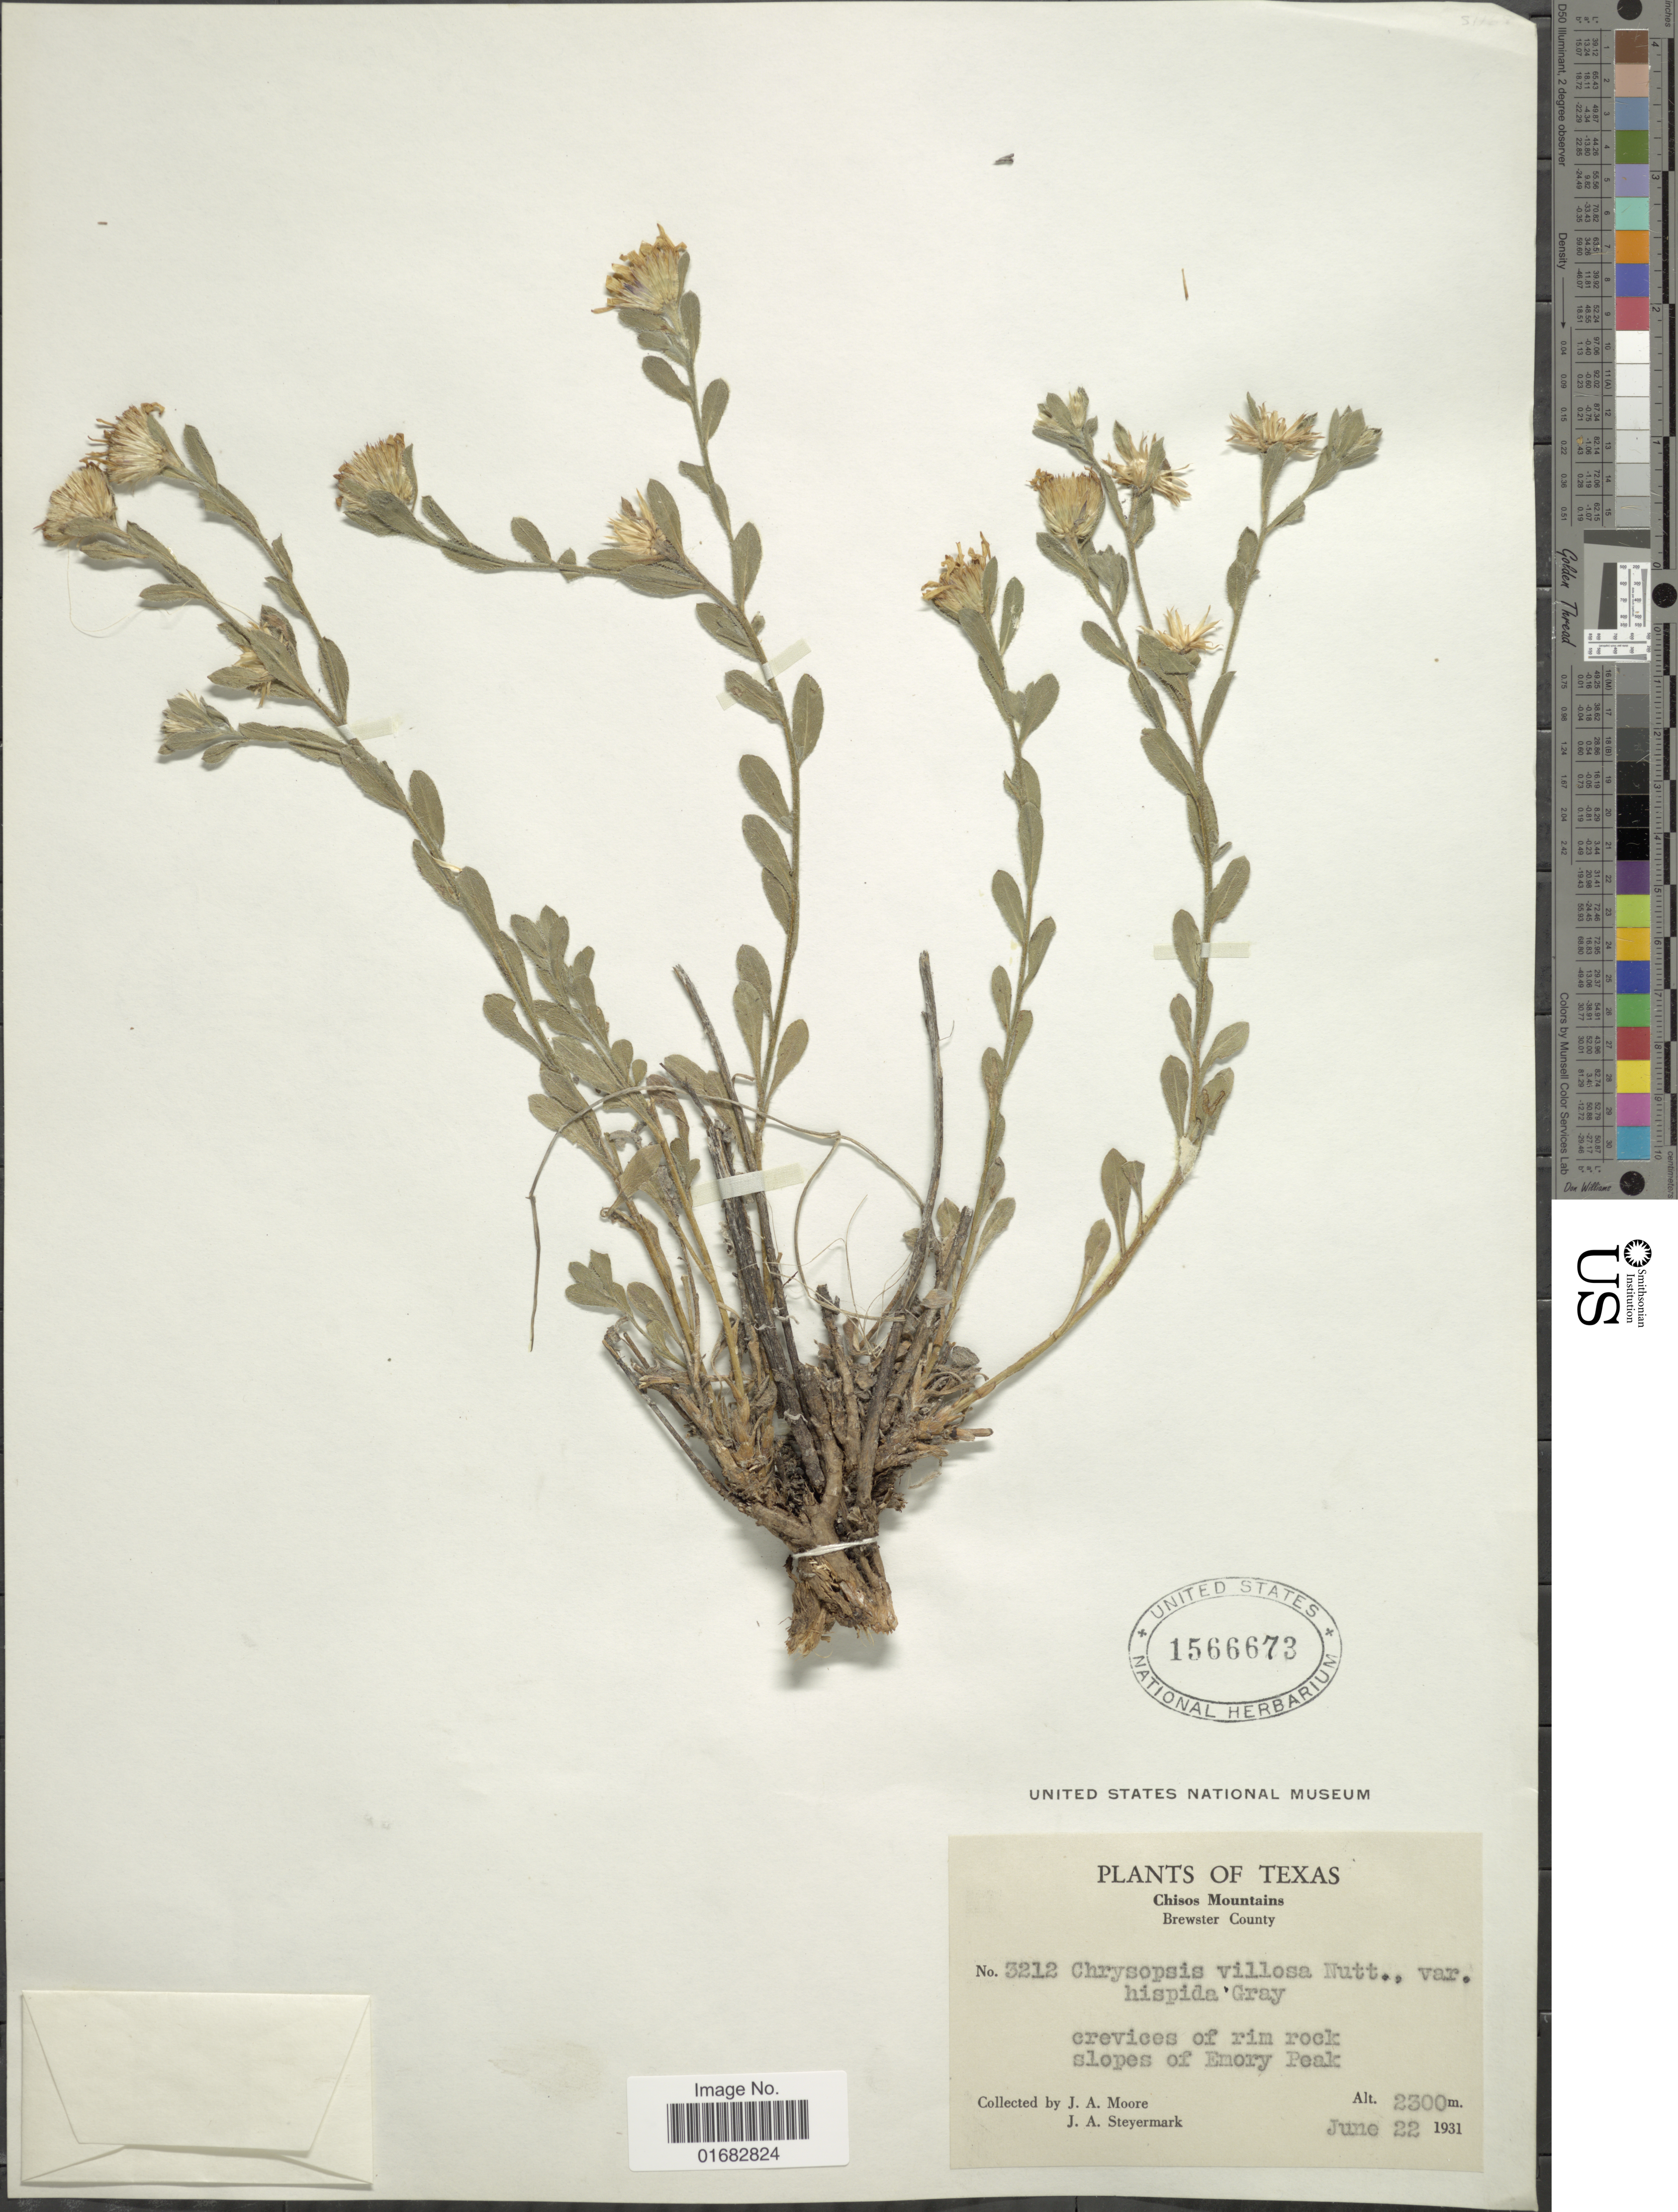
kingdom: Plantae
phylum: Tracheophyta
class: Magnoliopsida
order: Asterales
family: Asteraceae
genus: Heterotheca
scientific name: Heterotheca villosa var. hispida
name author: (Hook.) V.L. Harms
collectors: J. A. Moore & J. Steyermark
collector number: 3212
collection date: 1931-06-22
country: United States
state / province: Texas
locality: Chisos Mountains. Brewster County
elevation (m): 2300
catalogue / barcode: US 1566673